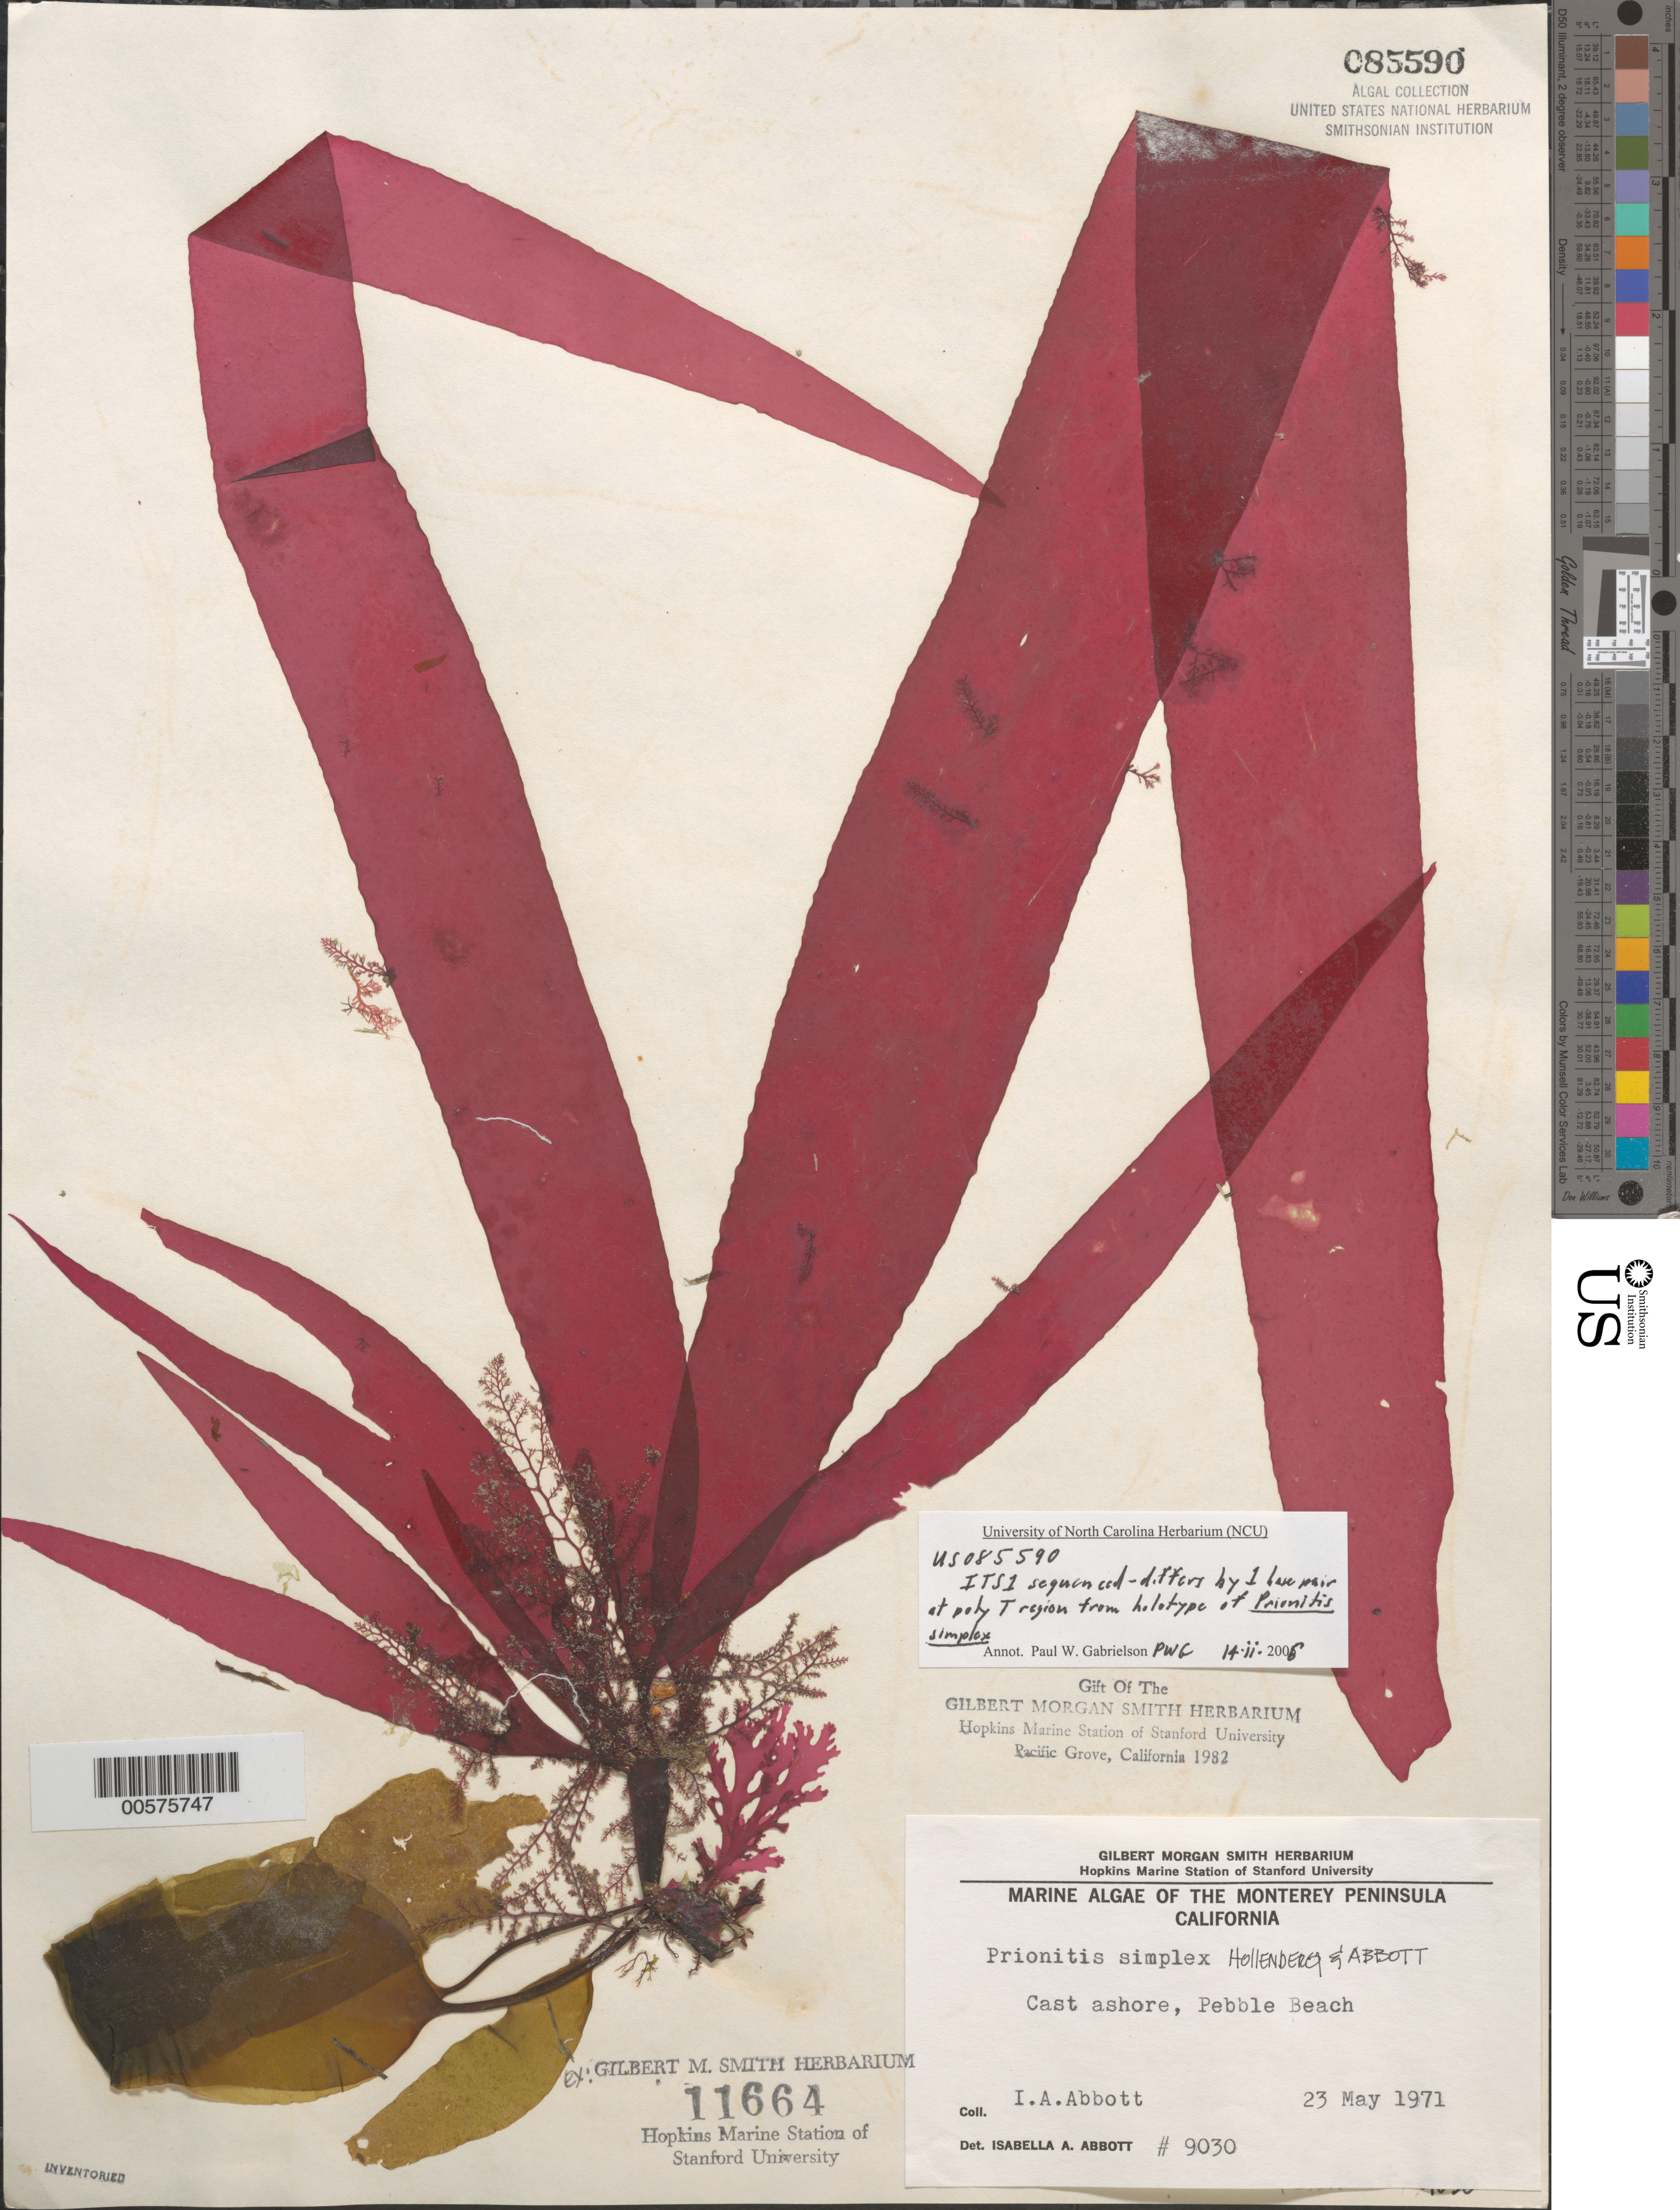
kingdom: Plantae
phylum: Rhodophyta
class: Florideophyceae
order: Halymeniales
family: Halymeniaceae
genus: Grateloupia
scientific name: Grateloupia simplex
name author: (Hollenb. & I.A. Abbott) S. Kawaguchi & H.W. Wang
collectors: I. A. Abbott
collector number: IAA 9030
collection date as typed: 23 May 1971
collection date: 1971-05-23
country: United States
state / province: California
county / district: Monterey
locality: Pebble Beach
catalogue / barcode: US 85590